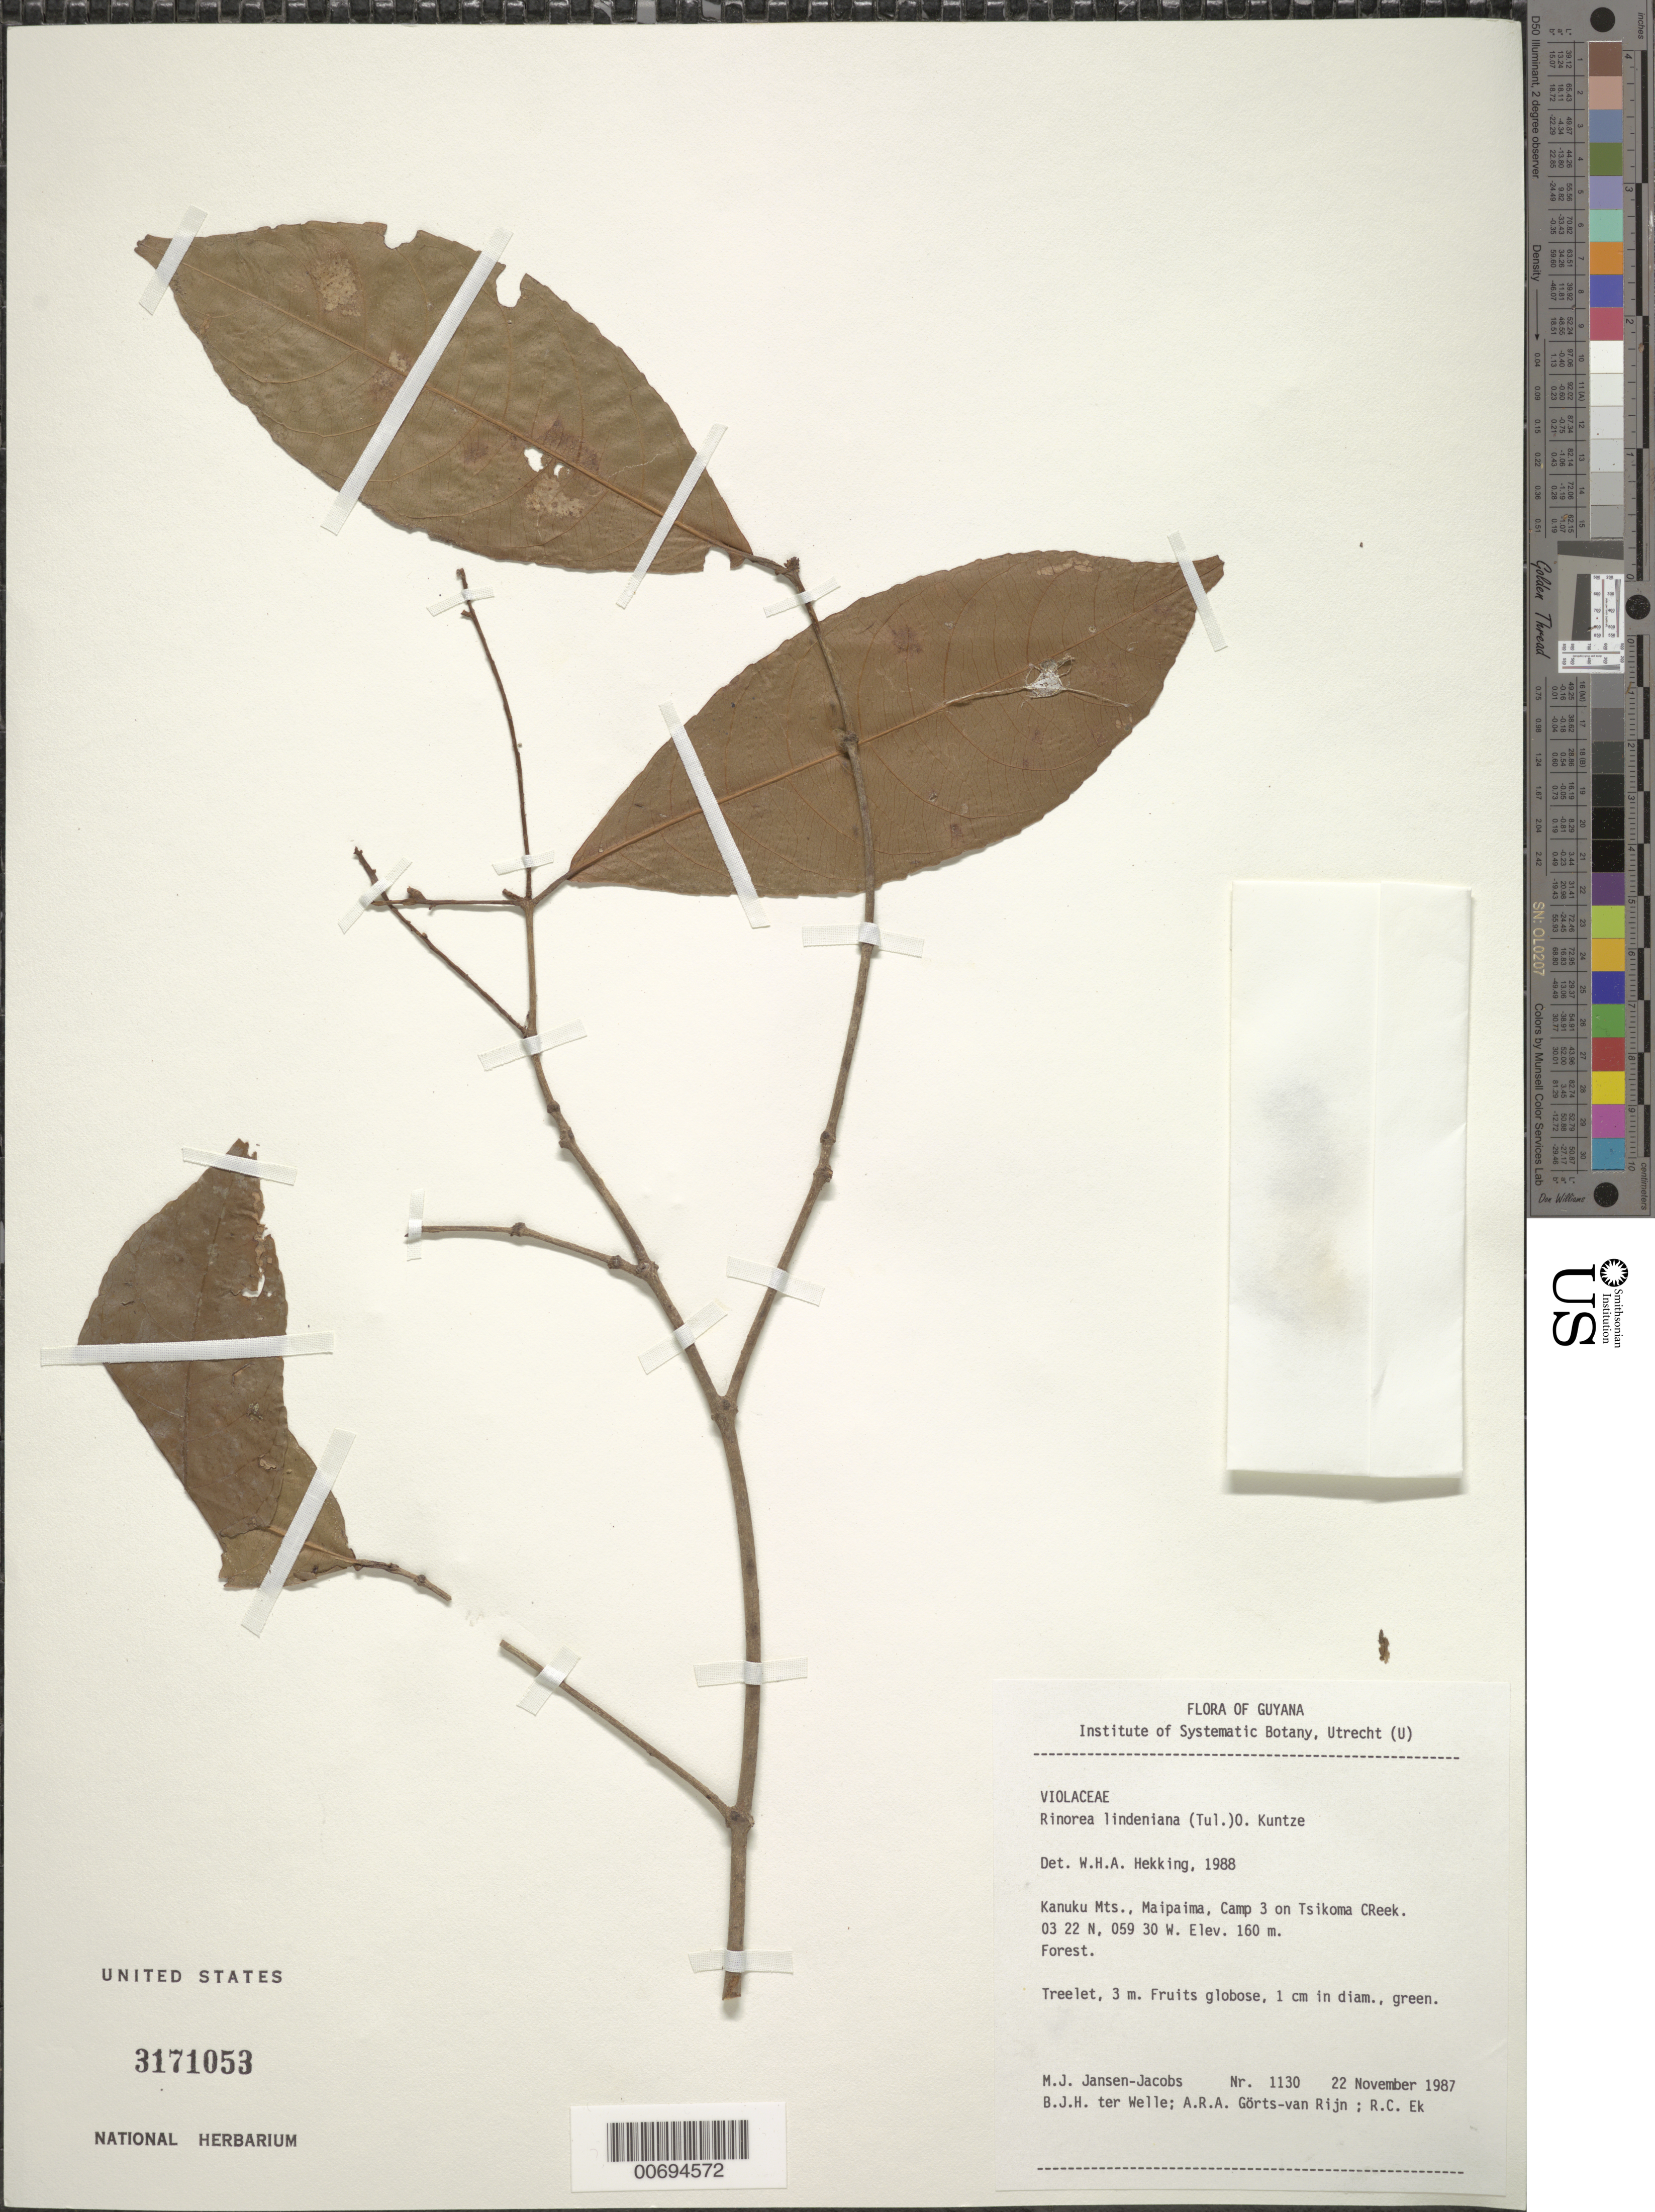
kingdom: Plantae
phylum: Tracheophyta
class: Magnoliopsida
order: Malpighiales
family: Violaceae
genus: Rinorea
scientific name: Rinorea lindeniana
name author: (Tul.) Kuntze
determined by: Hekking, W. H. A.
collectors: M. J. Jansen-Jacobs, B. Welle, A. .R. A. Görts-van Rijn & R. C. Ek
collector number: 1130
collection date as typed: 22-Nov-87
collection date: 1987-11-22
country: Guyana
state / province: U. Takutu-U. Essequibo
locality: Kanuku Mts., Maipaima, Camp 3 on Tsikoma Creek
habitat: Forest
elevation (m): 160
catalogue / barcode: US 3171053